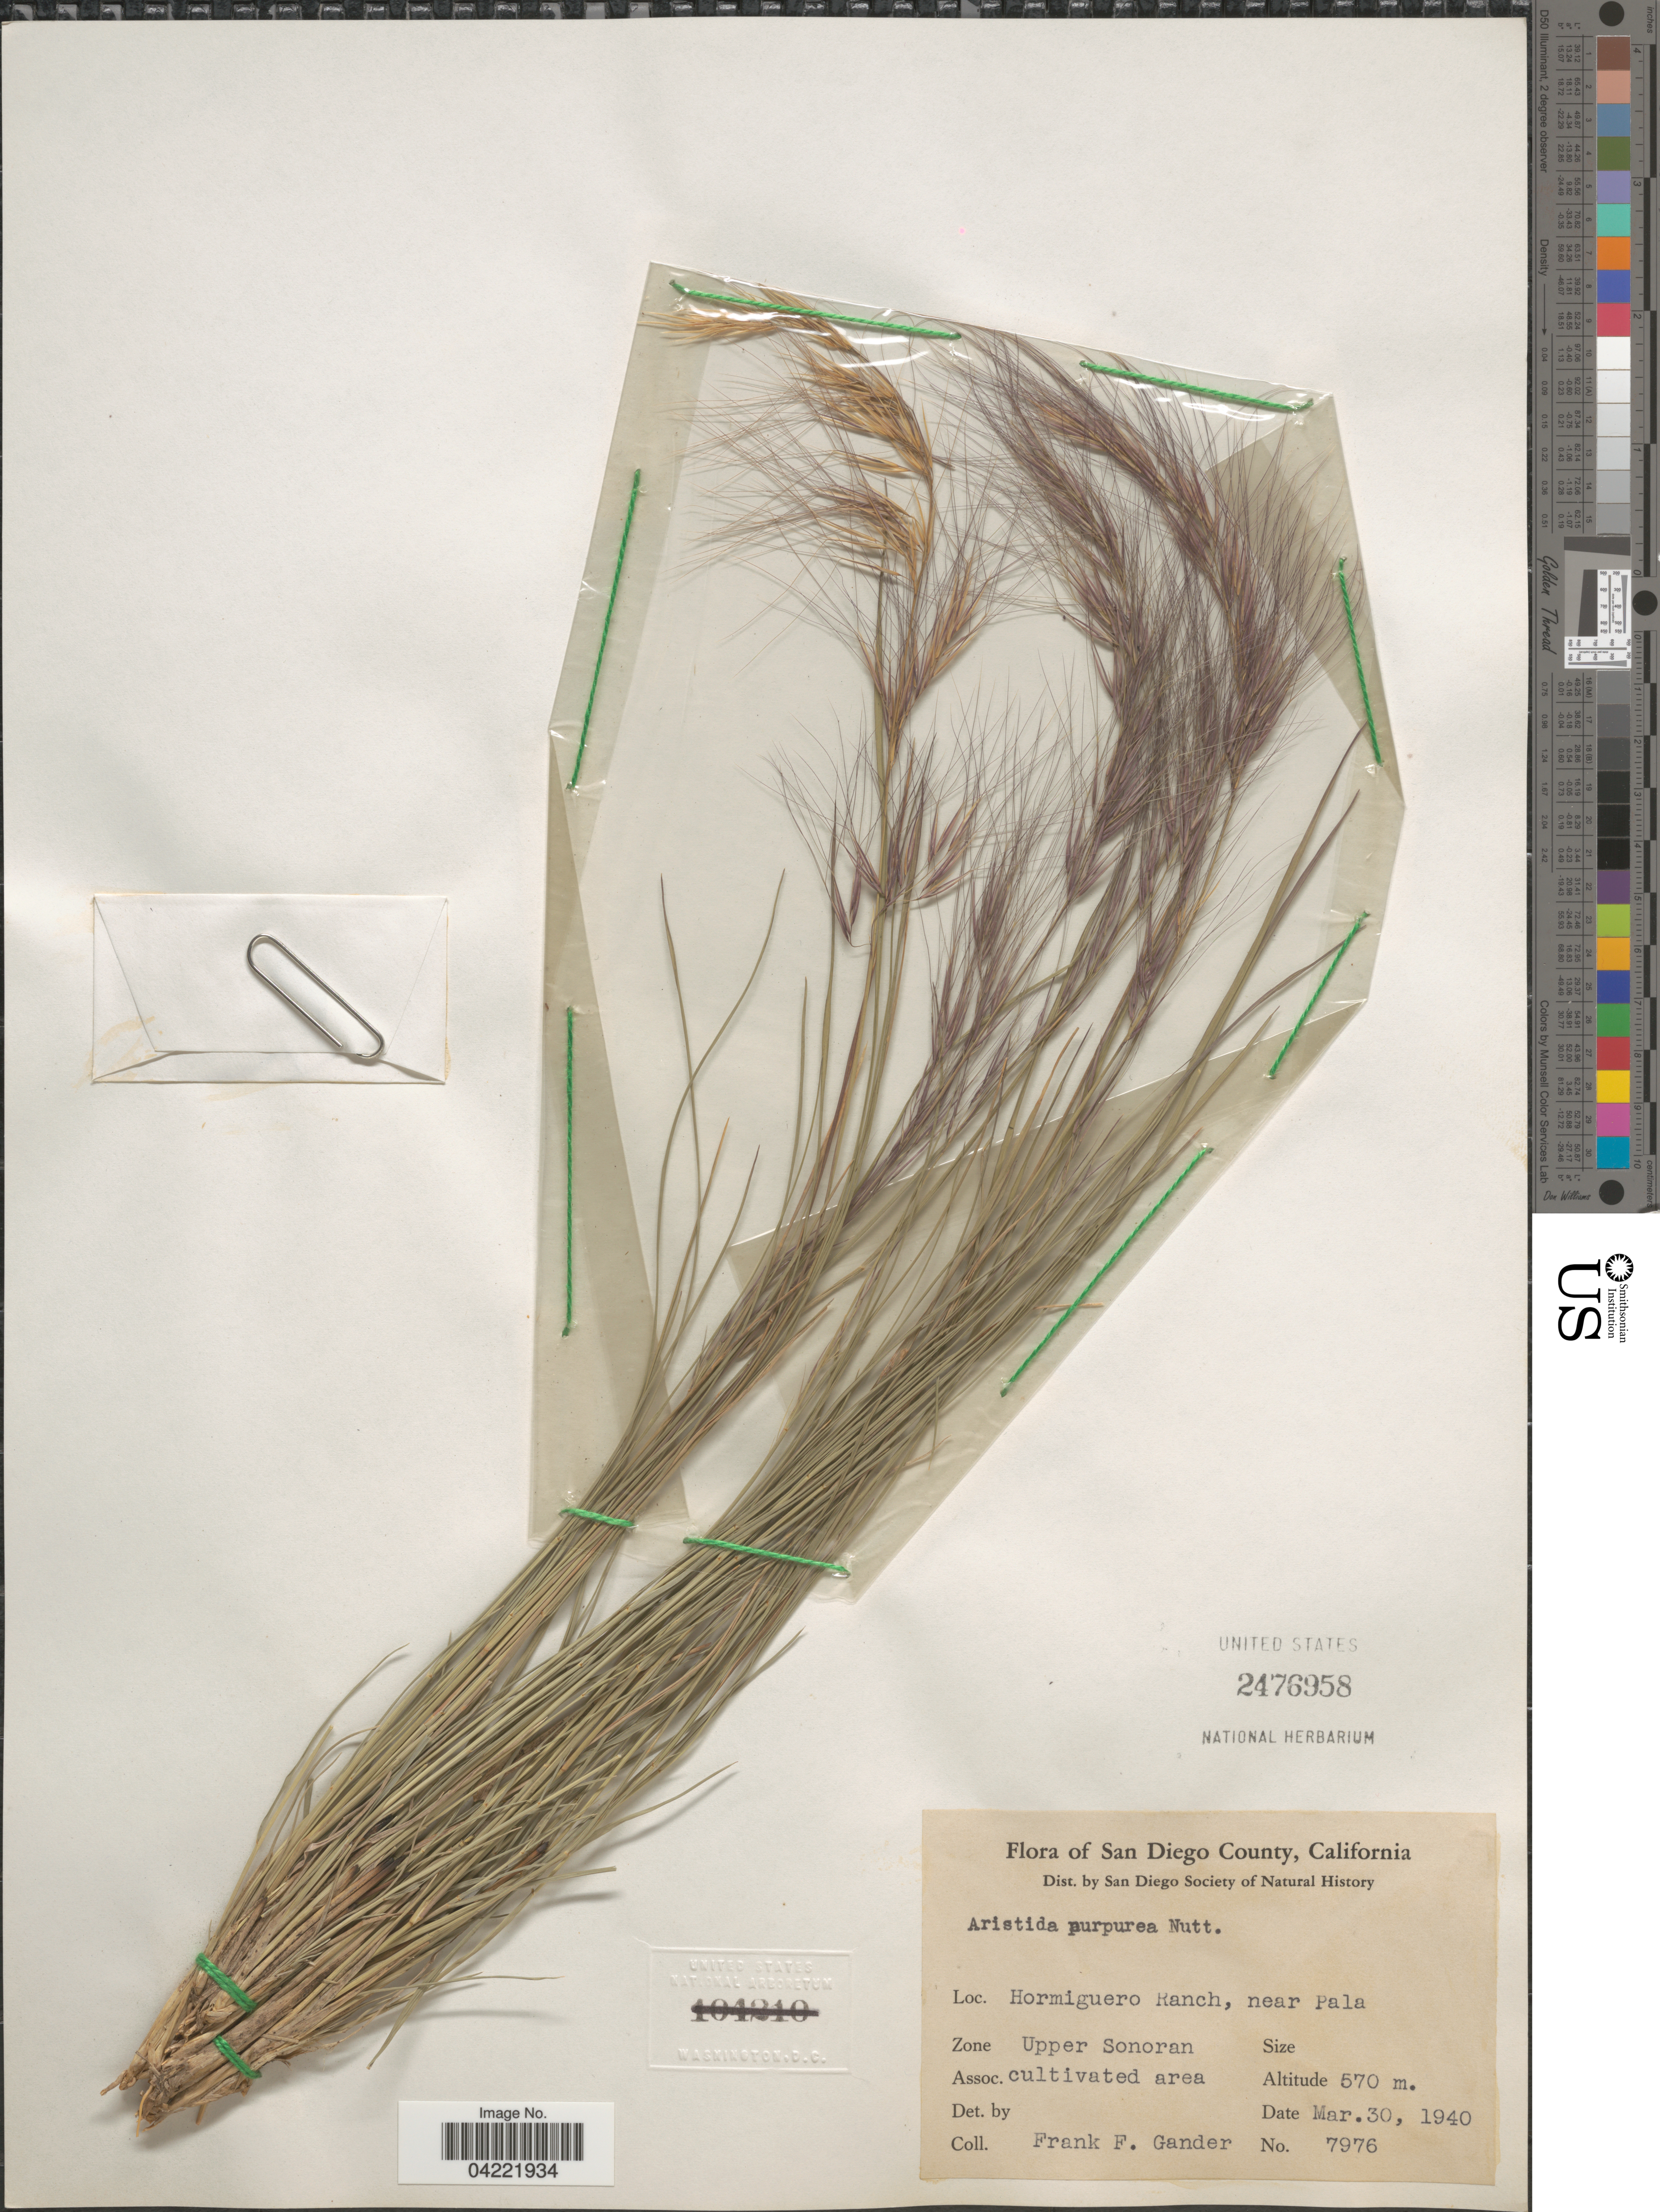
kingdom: Plantae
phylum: Tracheophyta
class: Liliopsida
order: Poales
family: Poaceae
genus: Aristida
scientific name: Aristida purpurea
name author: Nutt.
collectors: F. Gander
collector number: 7976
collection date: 1940-03-30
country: United States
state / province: California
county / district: San Diego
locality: San Diego County. Hormiguero Ranch, near Pala. Zone Upper Sonoran.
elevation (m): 570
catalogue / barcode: US 2476958